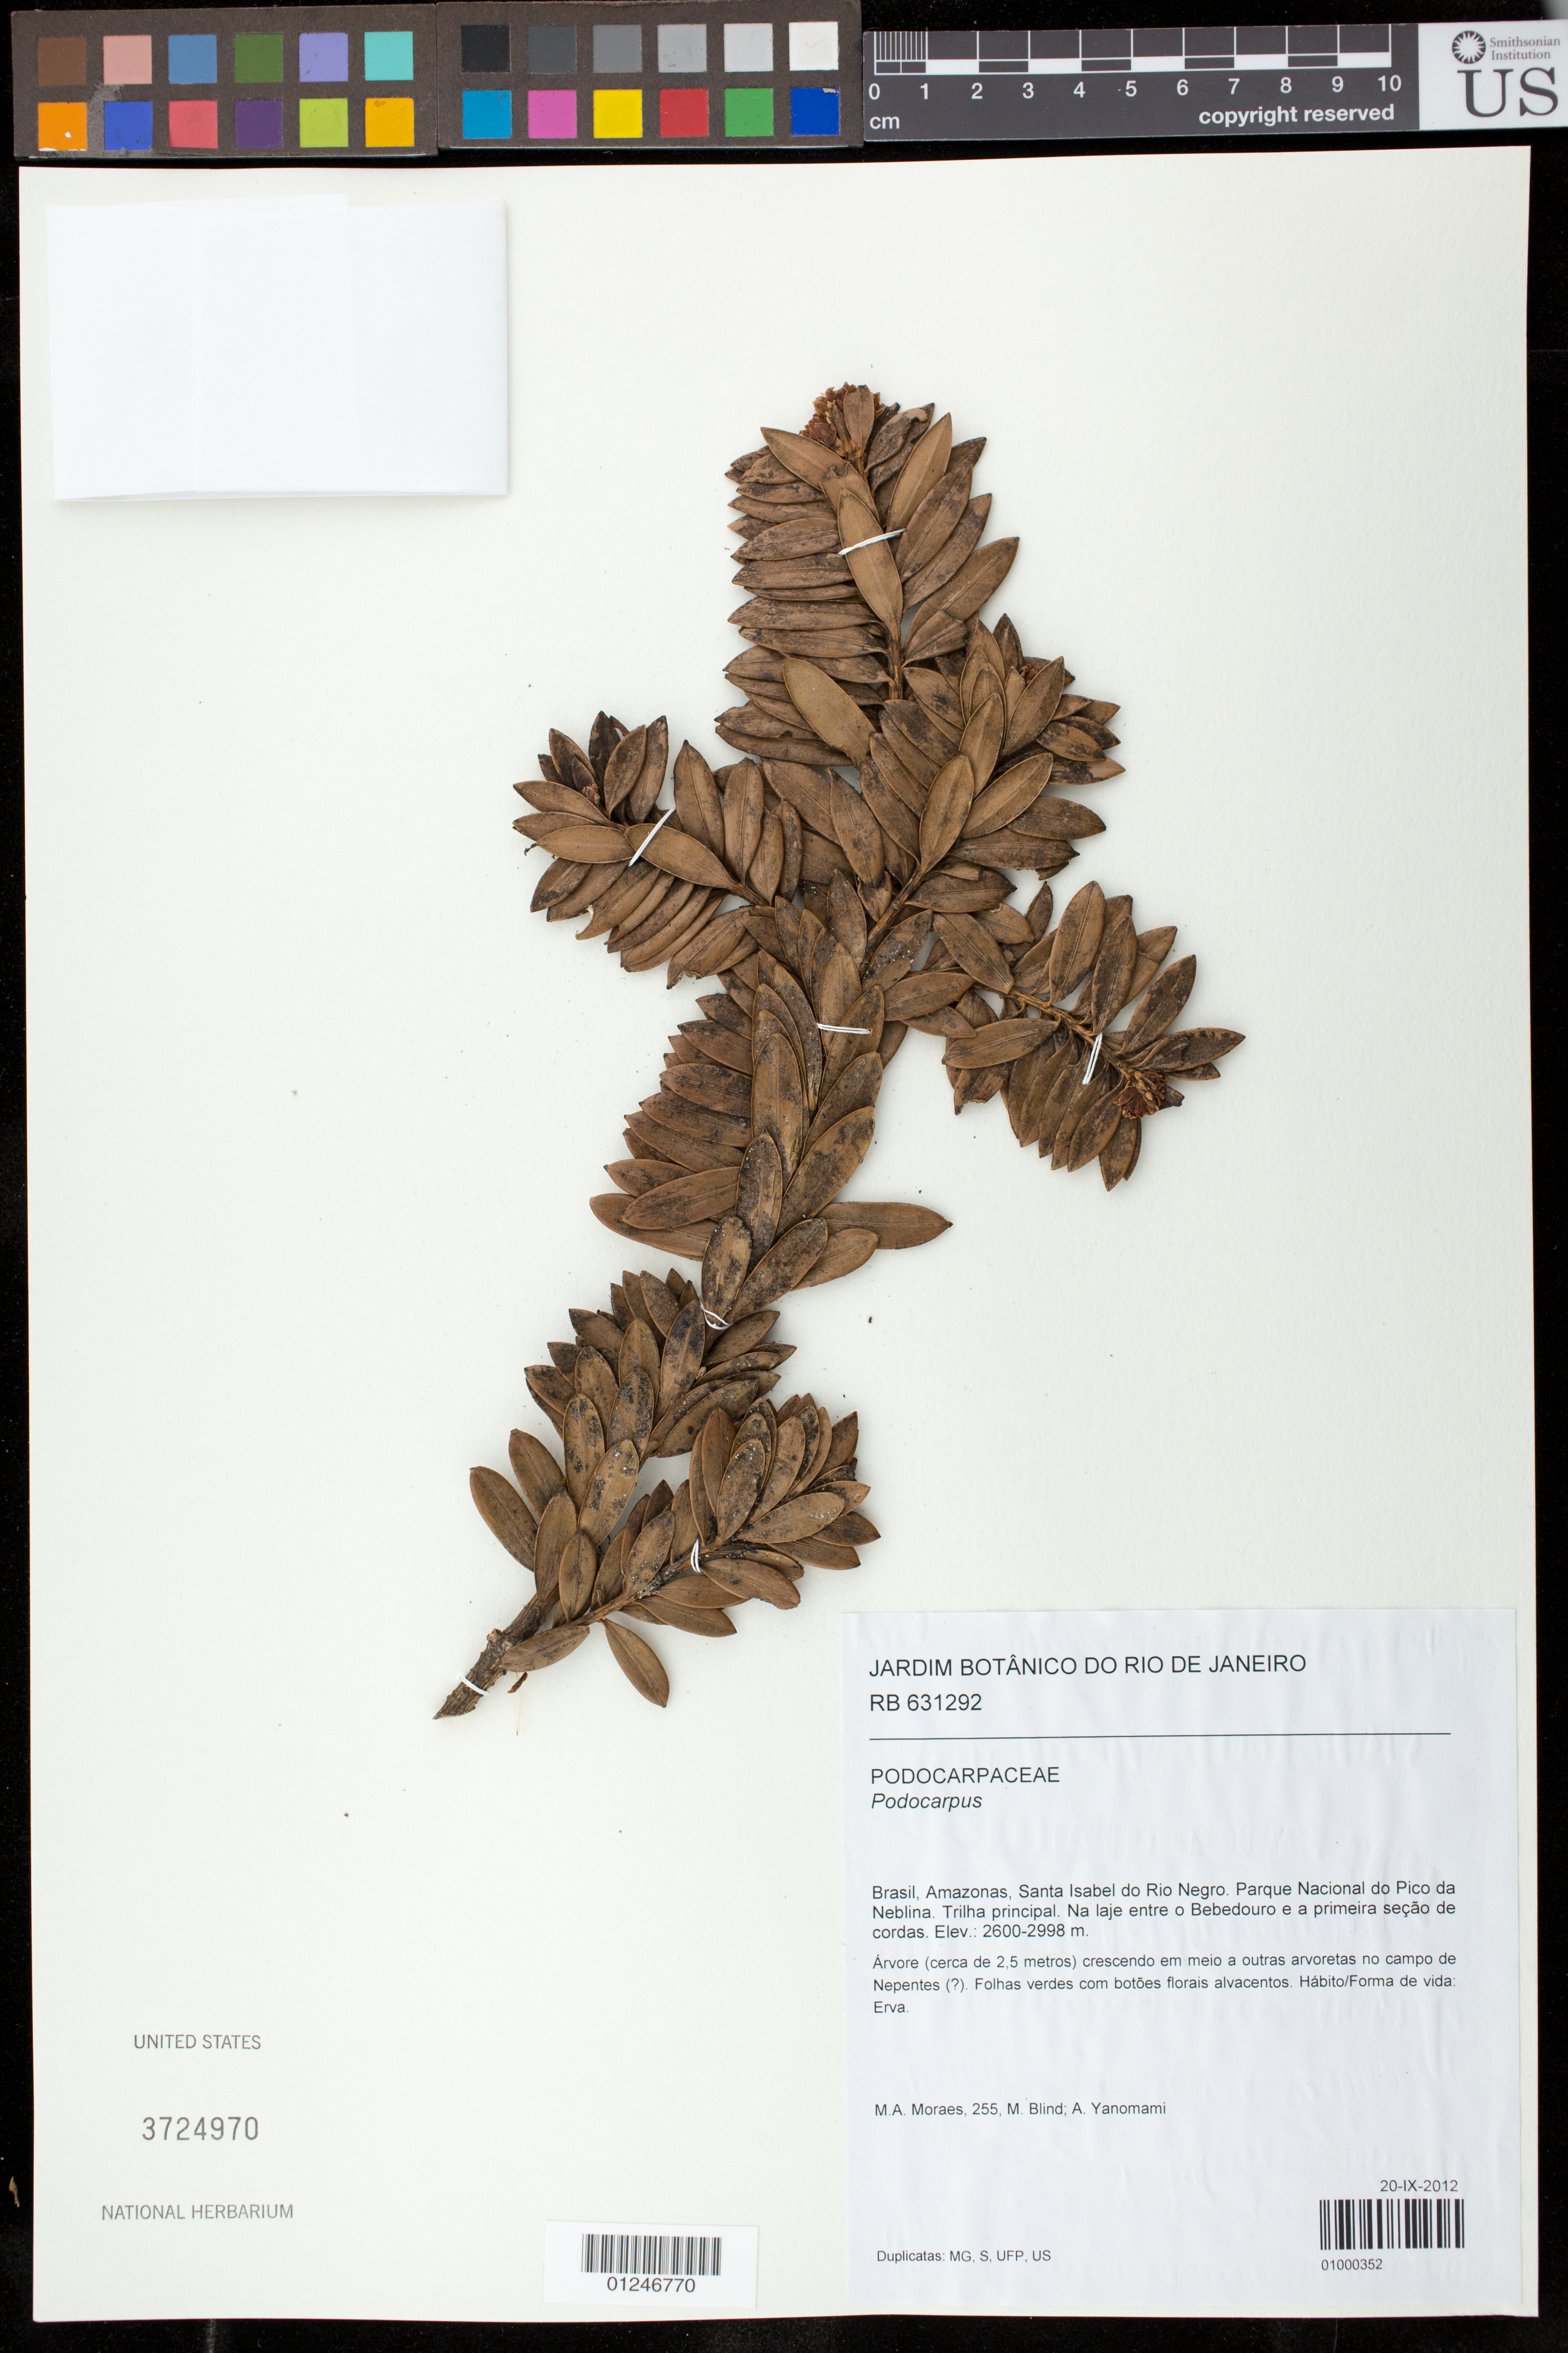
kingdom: Plantae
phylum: Tracheophyta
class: Pinopsida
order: Pinales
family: Podocarpaceae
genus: Podocarpus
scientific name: Podocarpus sp.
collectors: M. Moraes, M. Blind & A. Yanomani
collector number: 255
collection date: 2012-09-20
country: Brazil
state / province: Amazonas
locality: Santa Isabel do Rio Negro. Parque Nacional do Pico da Neblina. Trilha principal.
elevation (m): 2600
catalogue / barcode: US 3724970